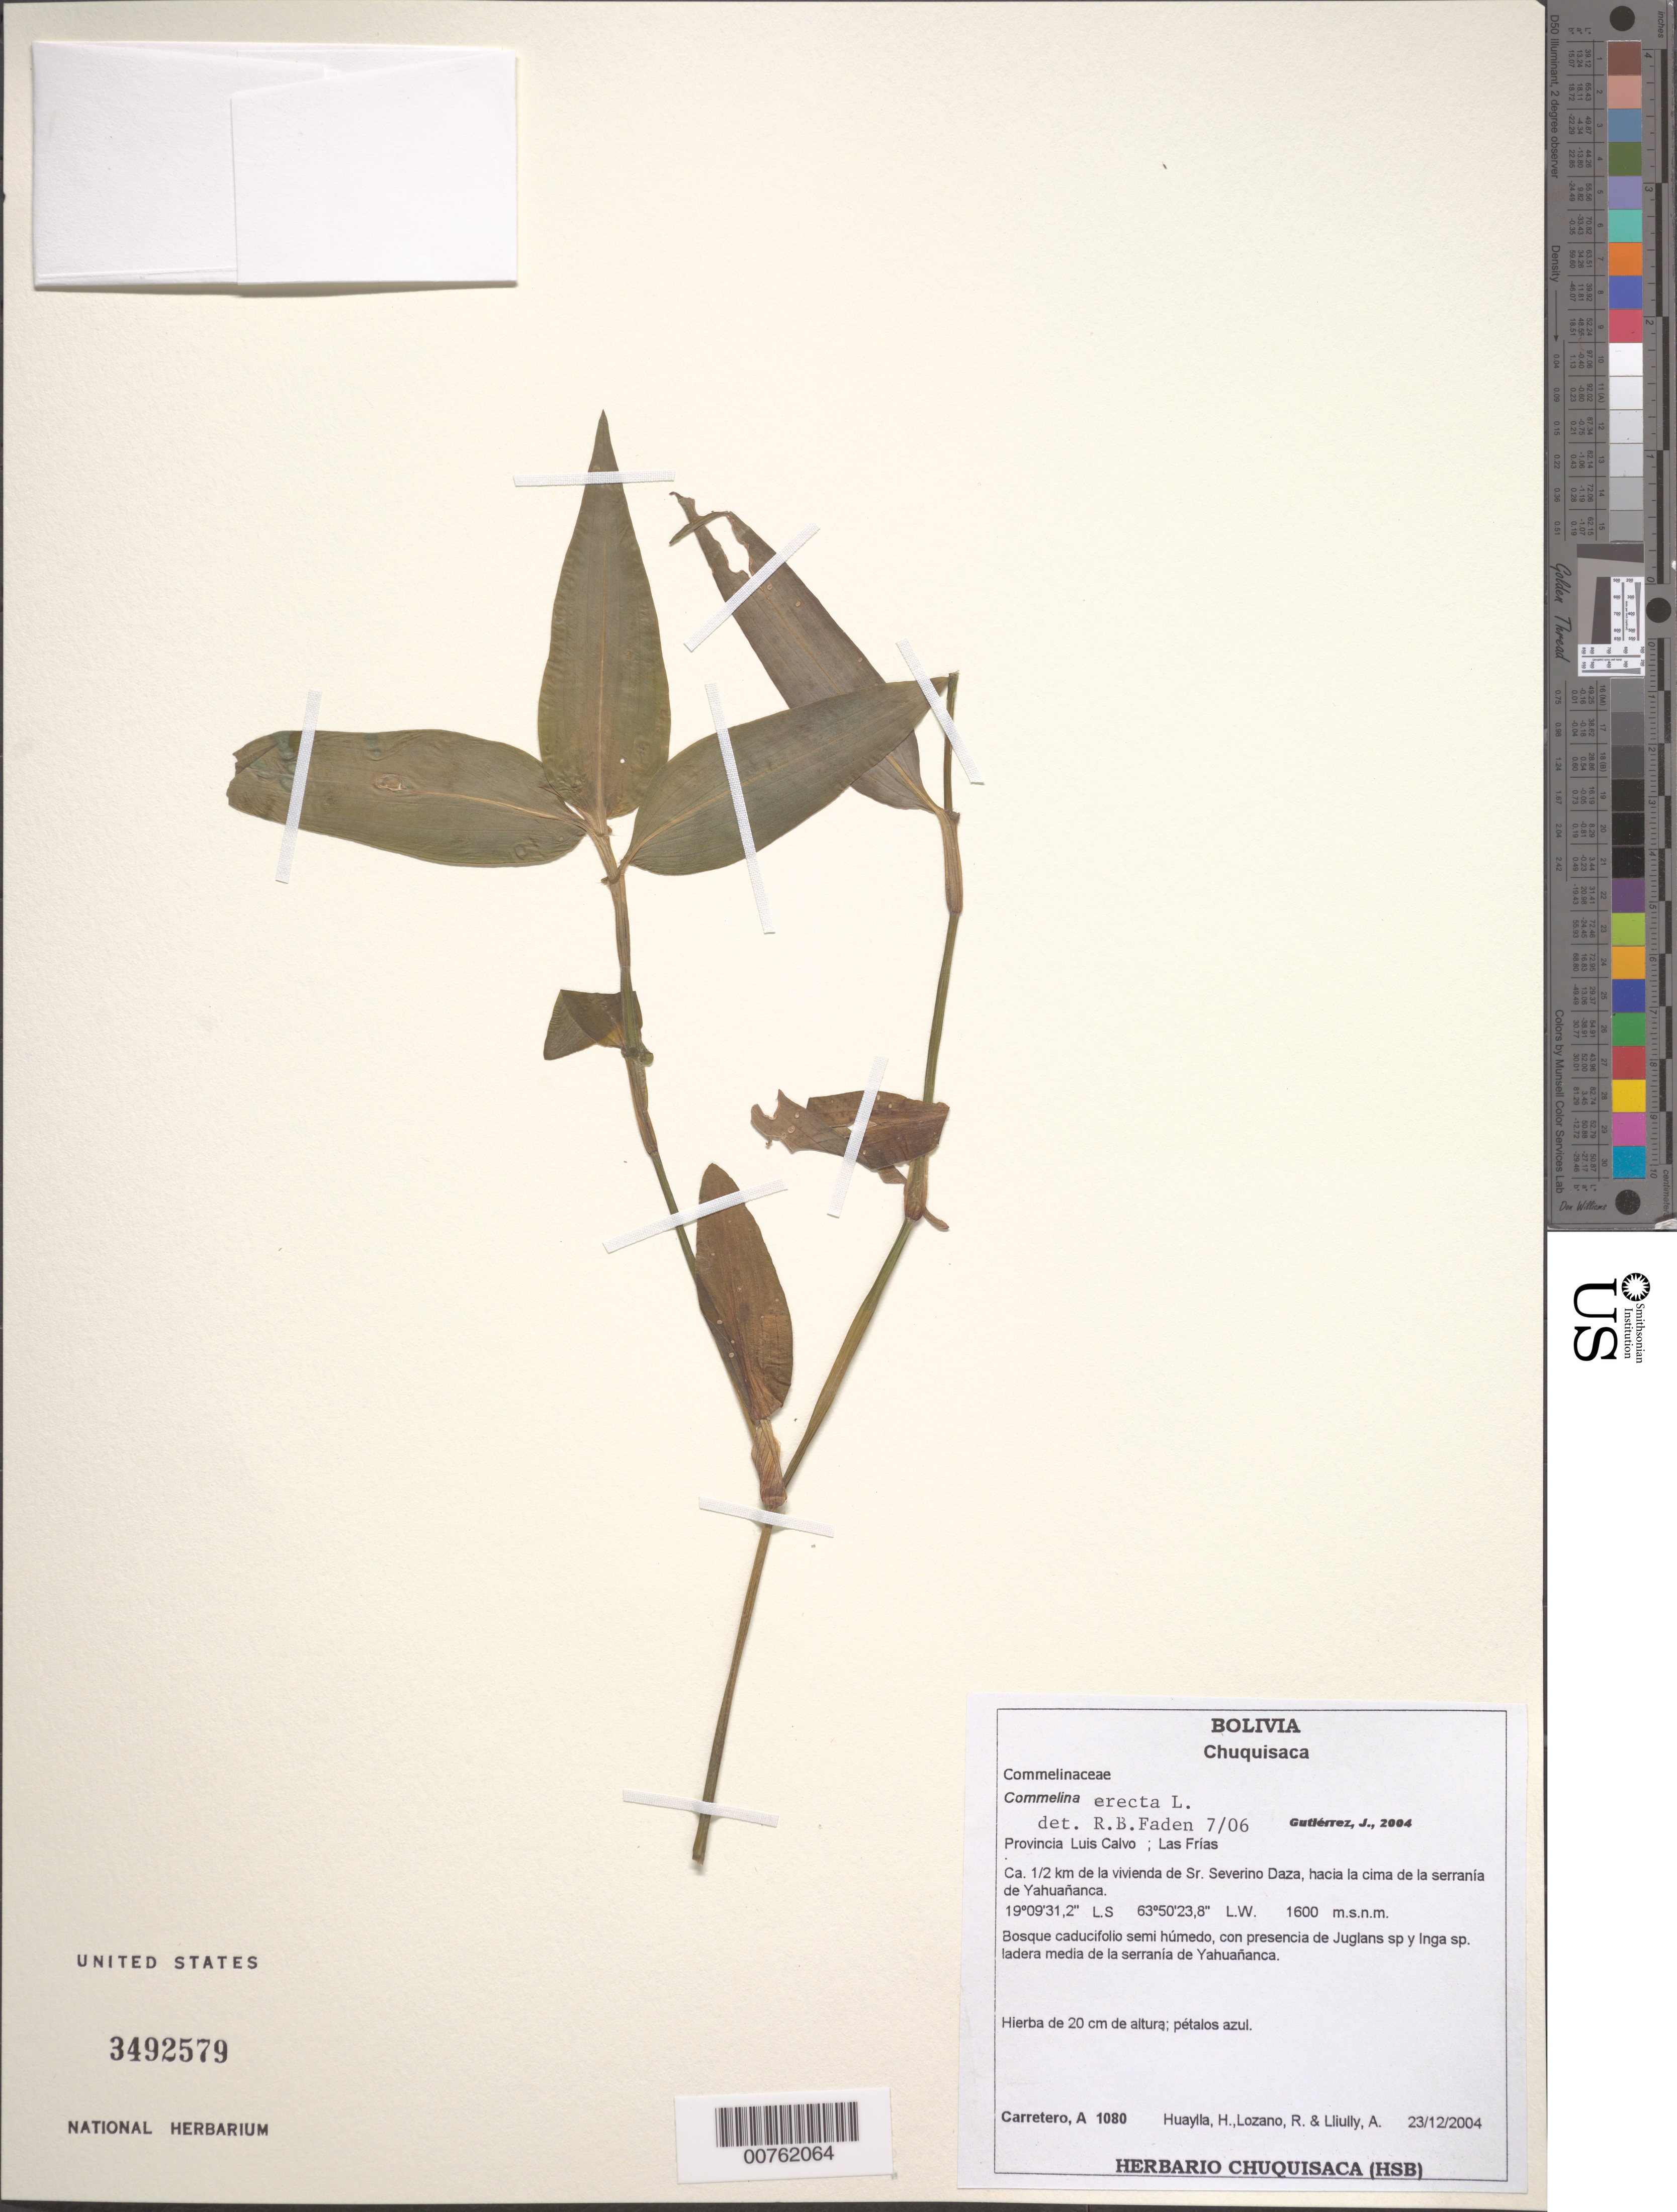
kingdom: Plantae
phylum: Tracheophyta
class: Liliopsida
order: Commelinales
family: Commelinaceae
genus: Commelina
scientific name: Commelina erecta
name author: L.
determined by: Faden, Robert B., (US), Smithsonian Institution - National Museum of Natural History (UNITED STATES)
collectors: A. Carretero, H. Huaylla, R. Lozano, R. Lliiully & A. Lliully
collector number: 1080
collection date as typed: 23 Dec 2004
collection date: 2004-12-23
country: Bolivia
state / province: Chuquisaca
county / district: Luis Calvo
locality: Las Frias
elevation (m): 1600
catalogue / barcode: US 3492579